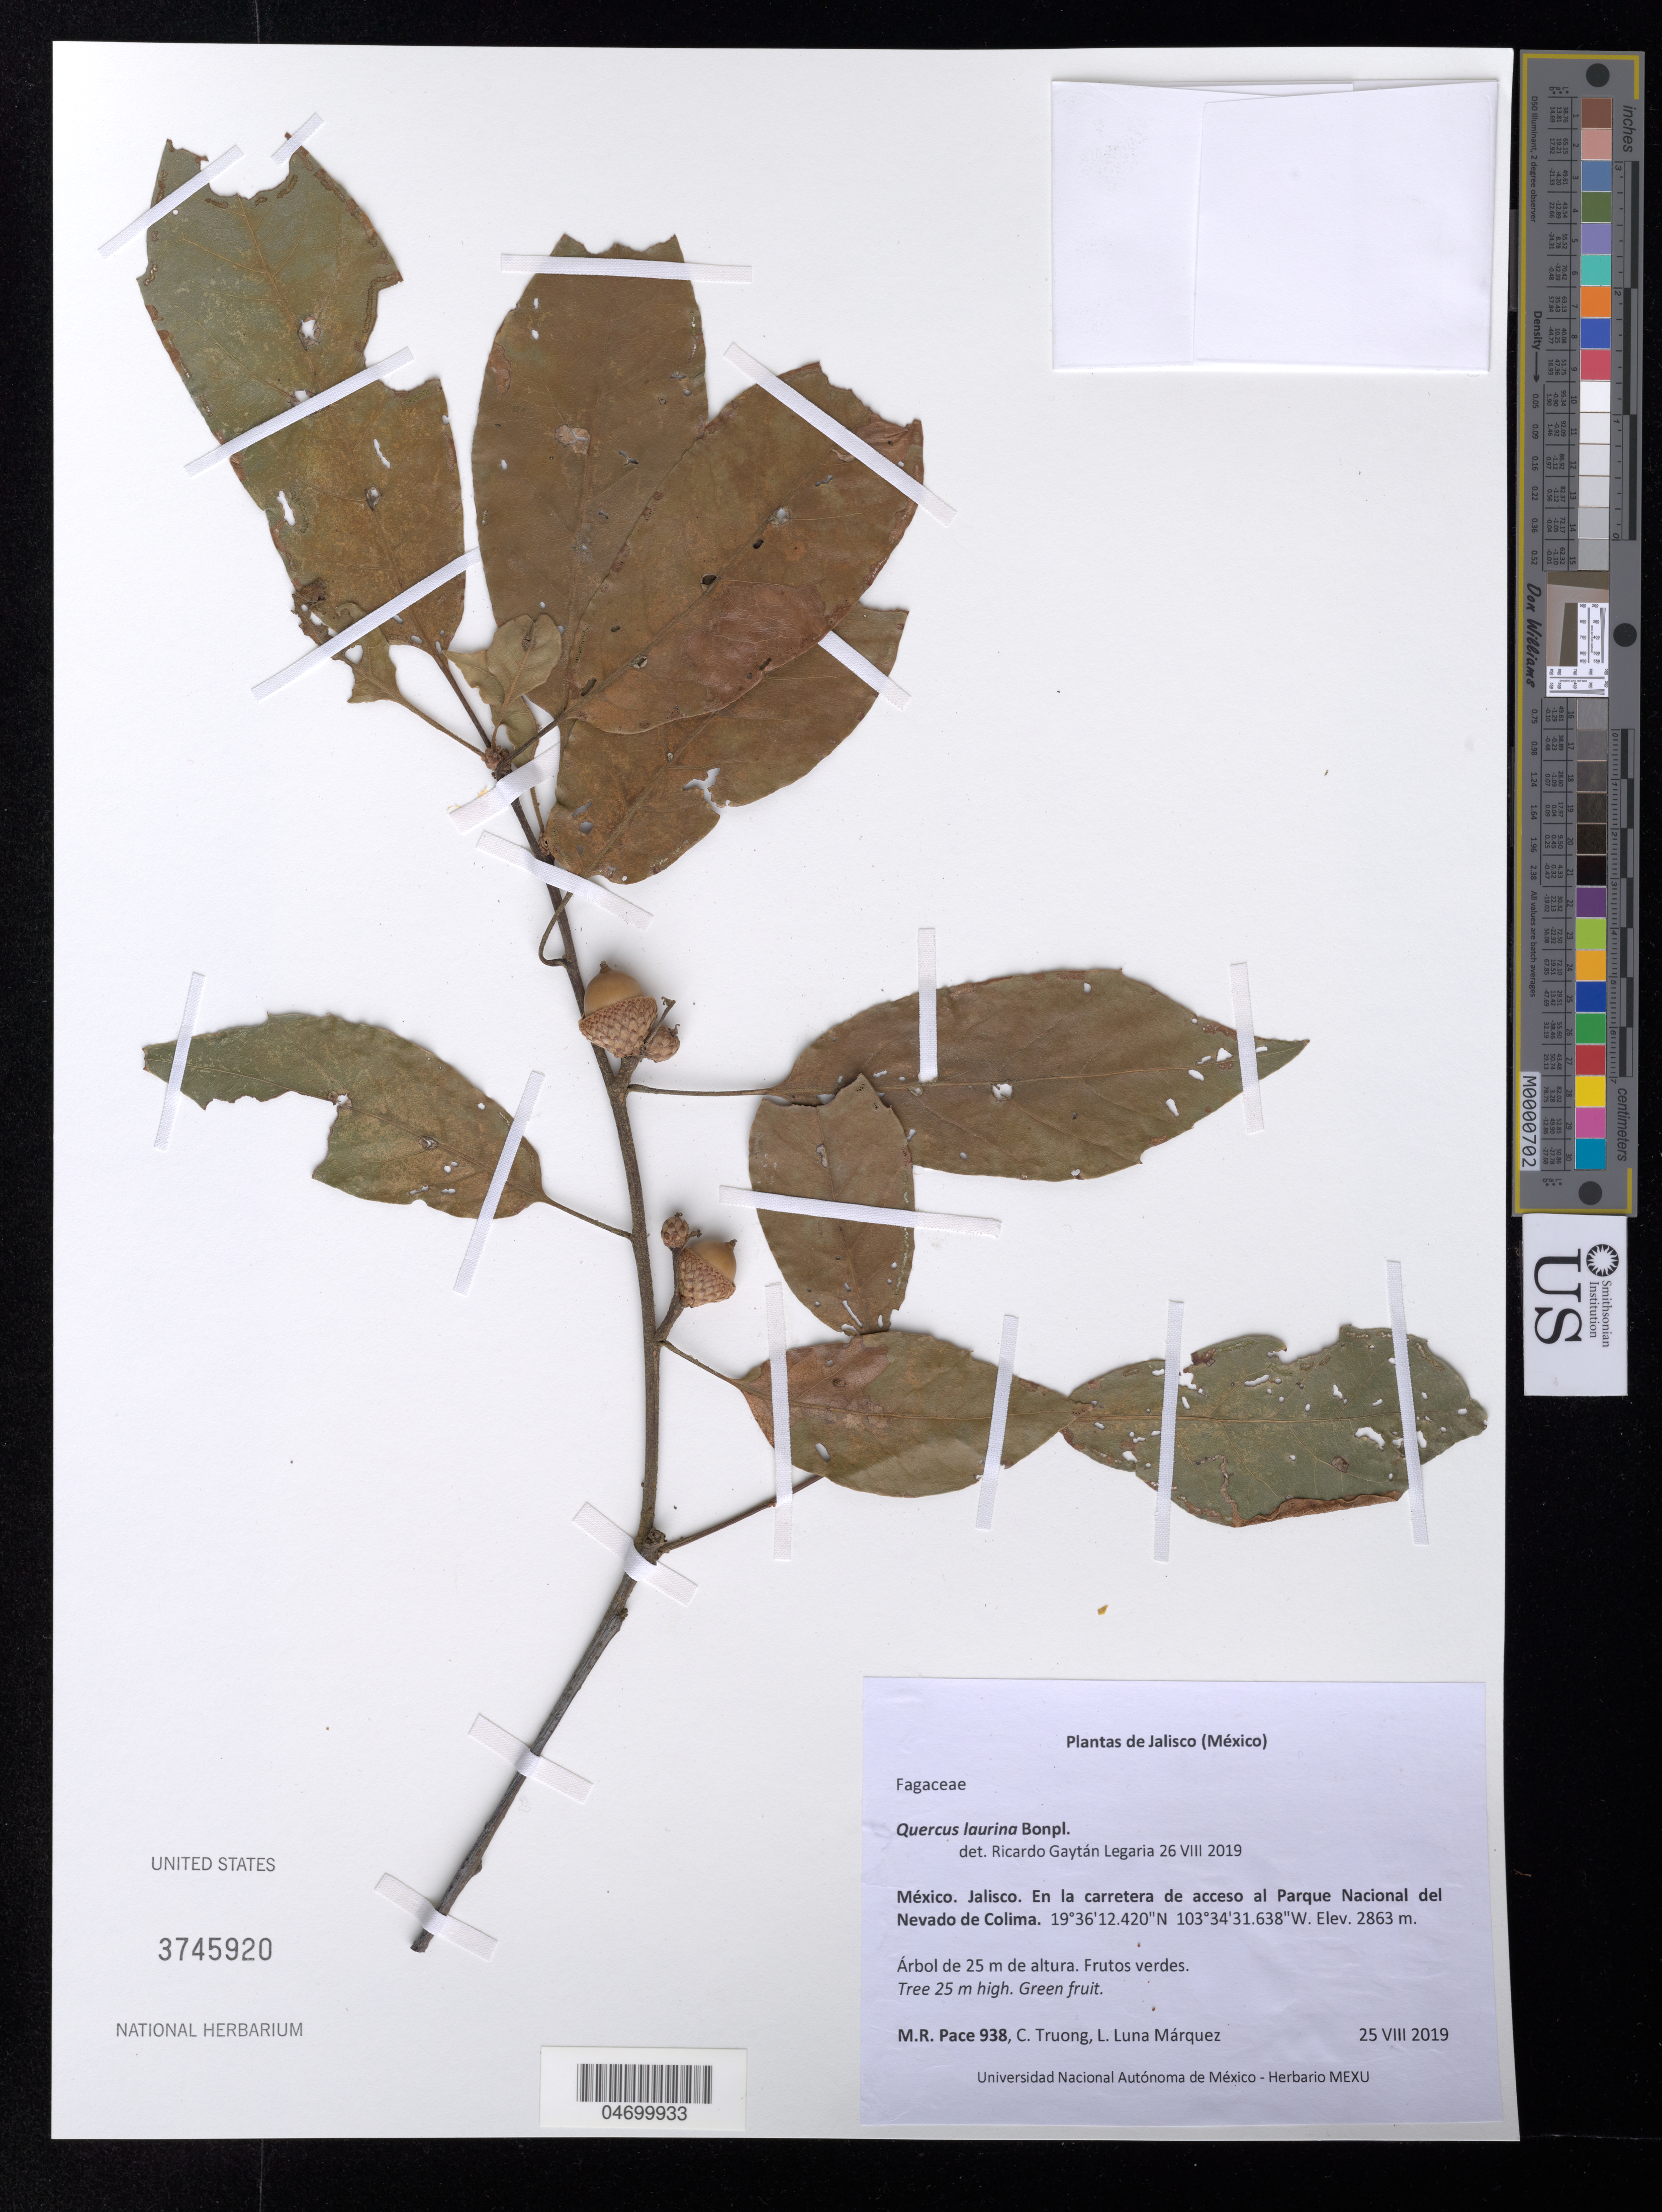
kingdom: Plantae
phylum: Tracheophyta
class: Magnoliopsida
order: Fagales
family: Fagaceae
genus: Quercus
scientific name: Quercus laurina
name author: Humb. & Bonpl.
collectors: M. Pace, C. Truong & L. Luna Marquez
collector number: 938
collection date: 2019-08-25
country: Mexico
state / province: Jalisco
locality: En la carretera de acceso al Parque Nacional del Nevado de Colima.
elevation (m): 2863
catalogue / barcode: US 3745920